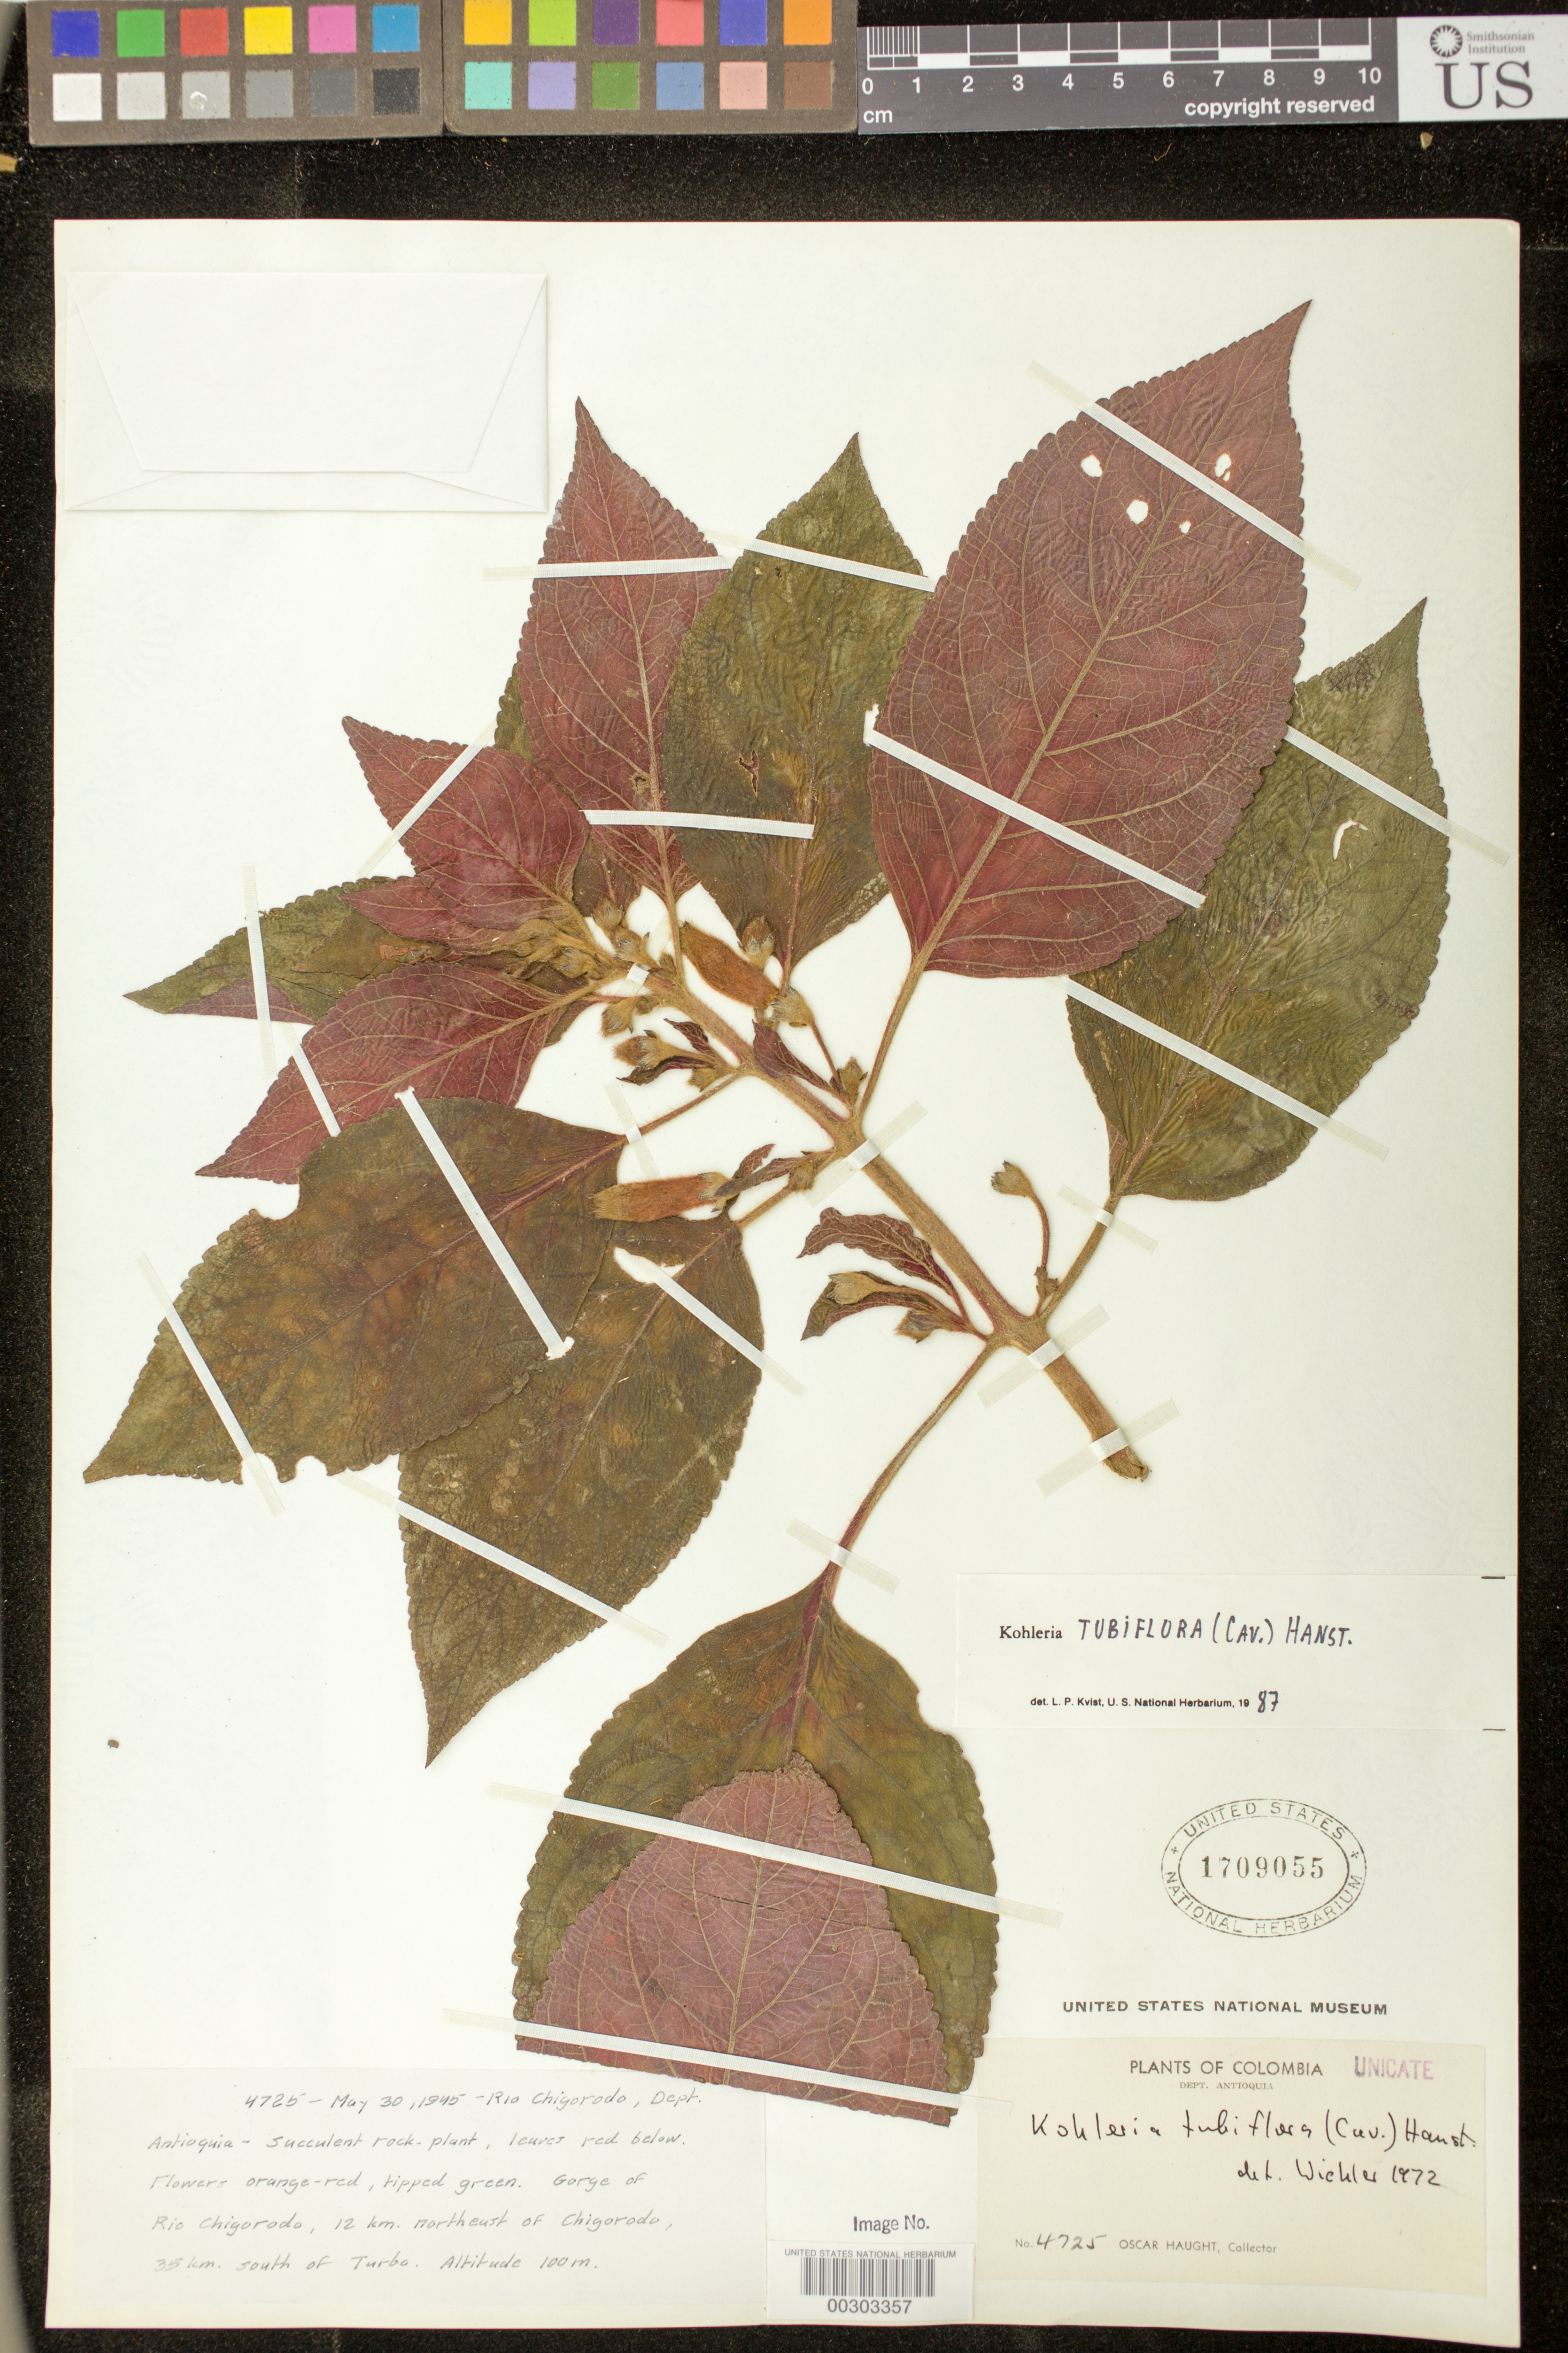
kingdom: Plantae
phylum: Tracheophyta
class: Magnoliopsida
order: Lamiales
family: Gesneriaceae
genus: Kohleria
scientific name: Kohleria tubiflora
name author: (Cav.) Hanst.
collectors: O. L. Haught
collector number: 4725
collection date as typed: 30 May 1945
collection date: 1945-05-30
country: Colombia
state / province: Antioquia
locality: Rio Chigorodo, gorge of Rio Chigorodo, 12 km NE of Chigorodo, 35 km S of Turbo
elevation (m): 100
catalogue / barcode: US 1709055